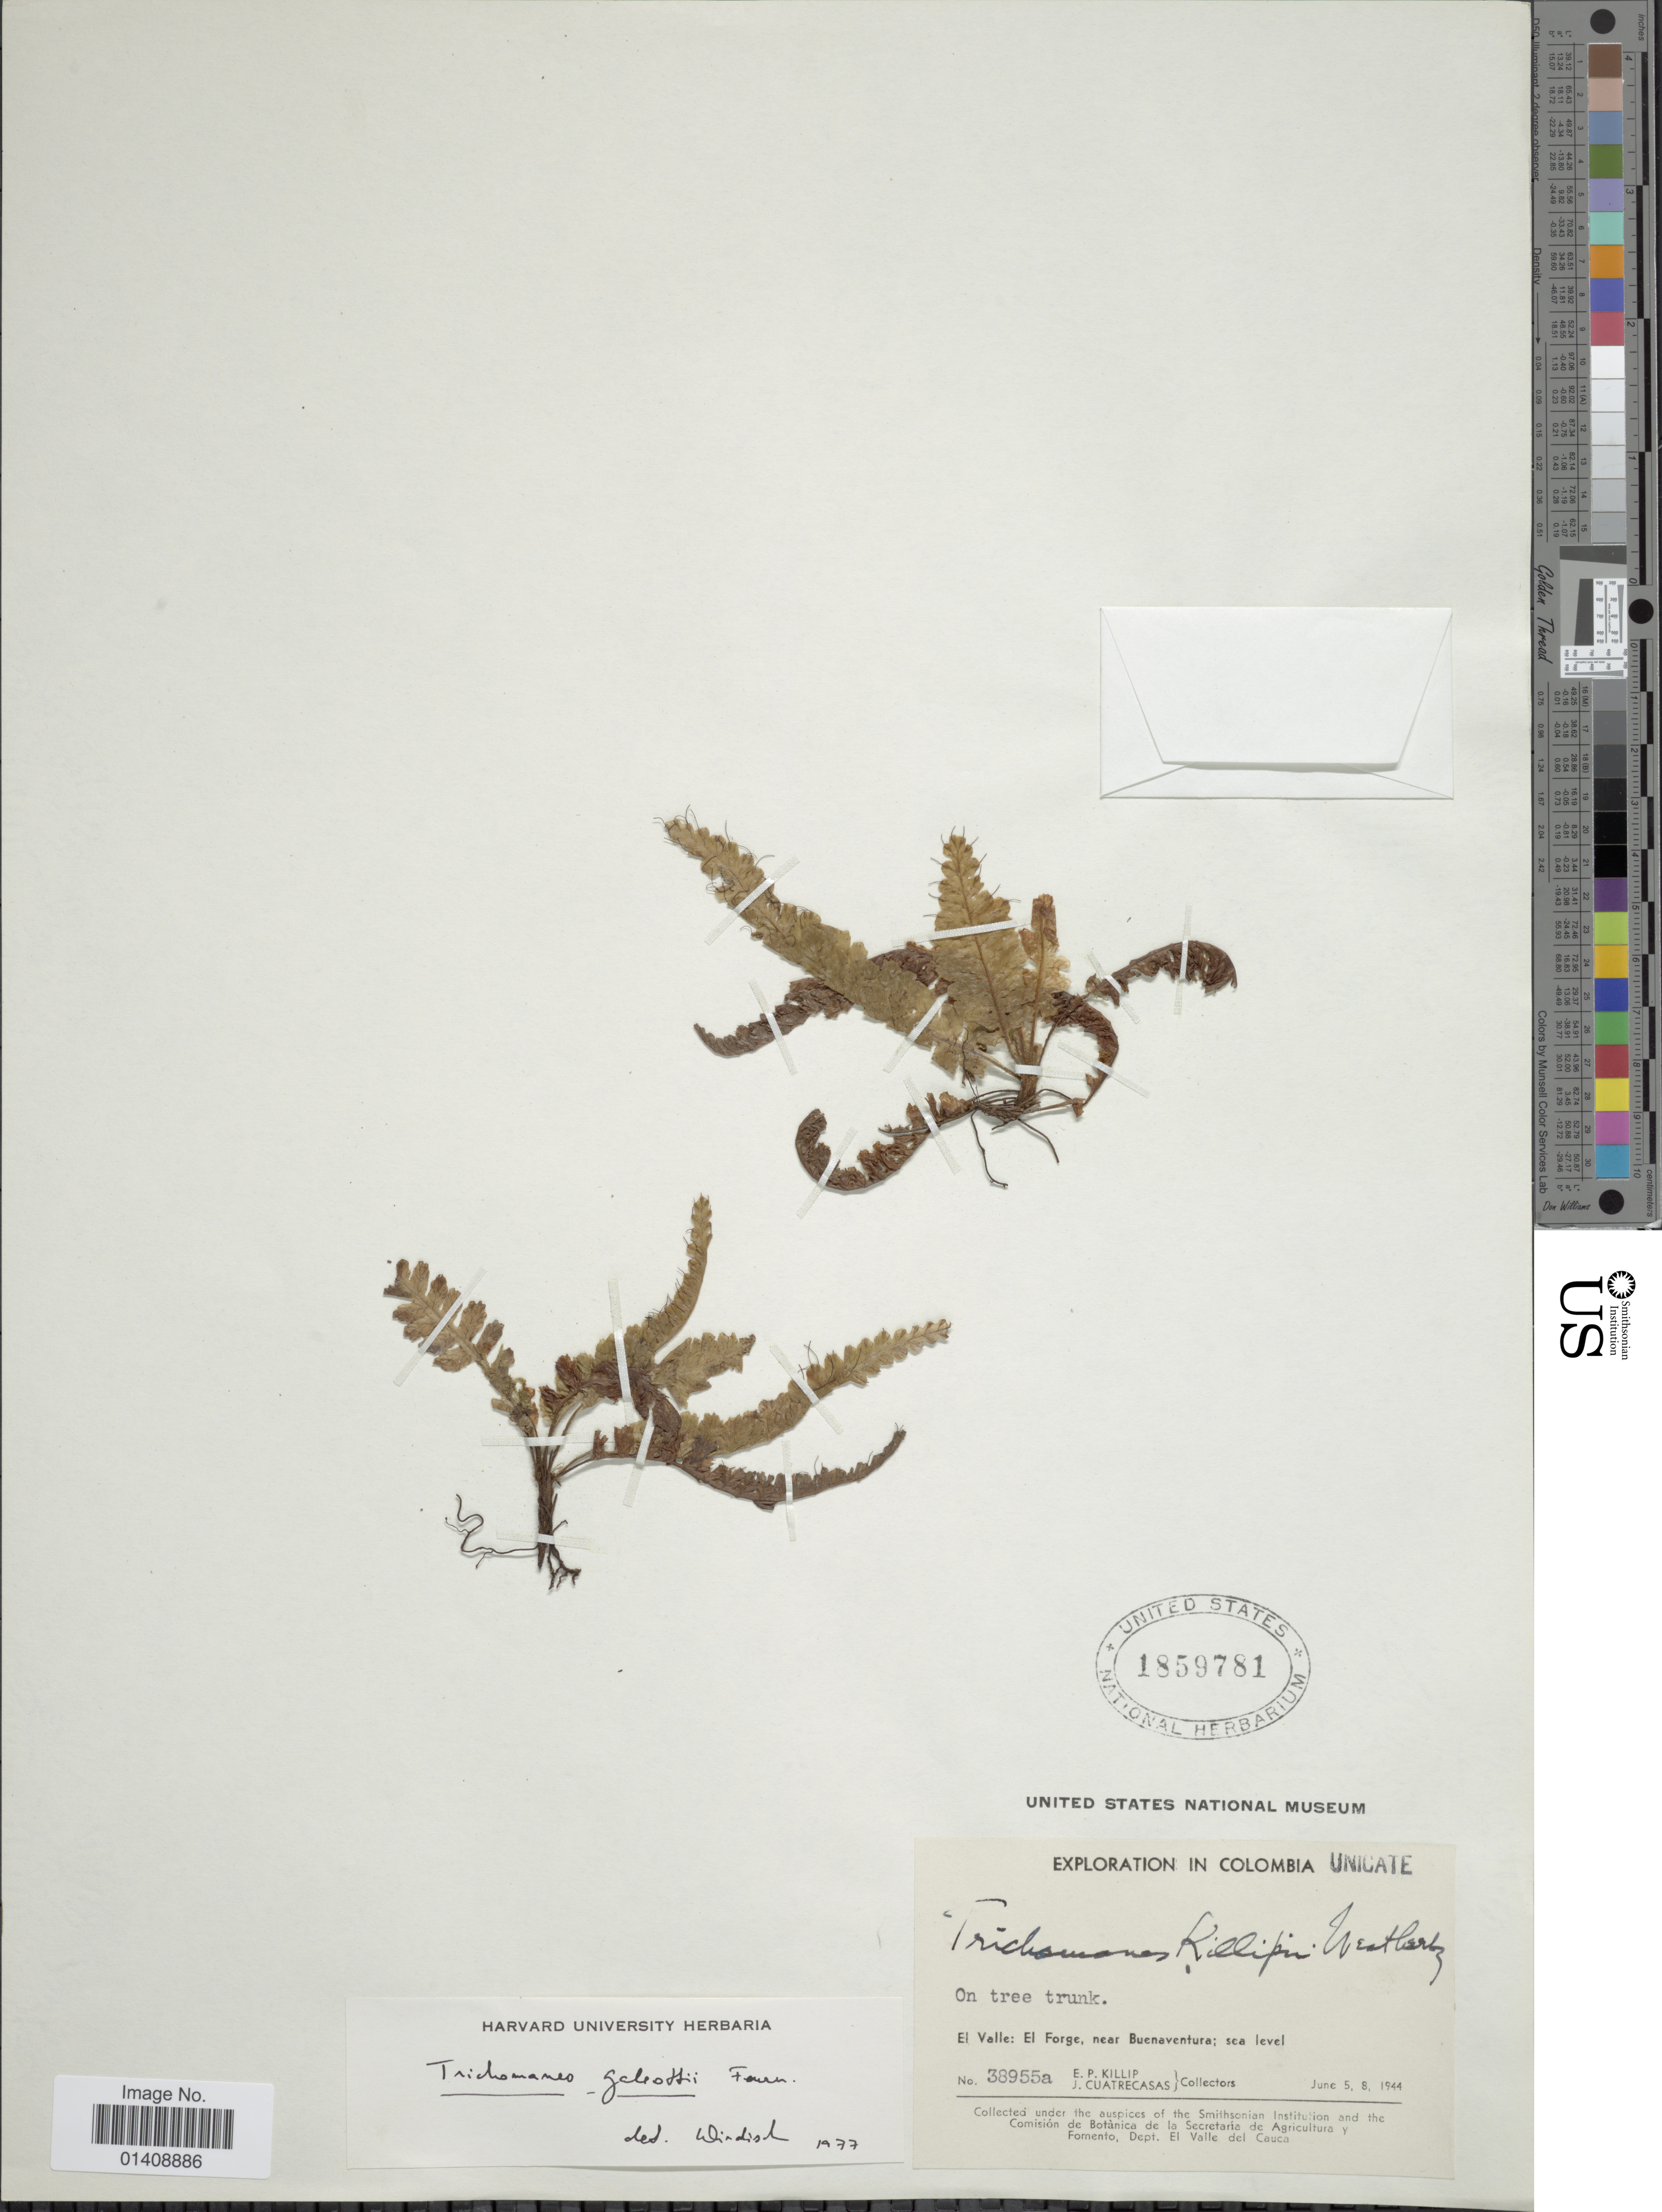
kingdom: Plantae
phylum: Tracheophyta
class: Polypodiopsida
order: Hymenophyllales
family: Hymenophyllaceae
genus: Trichomanes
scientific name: Trichomanes galeottii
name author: E. Fourn.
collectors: E. P. Killip & J. Cuatrecasas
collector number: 38955a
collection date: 1944-06-05/1944-06-08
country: Colombia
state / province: Valle del Cauca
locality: El Valle: El Forge, near Buenaventura.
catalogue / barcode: US 1859781